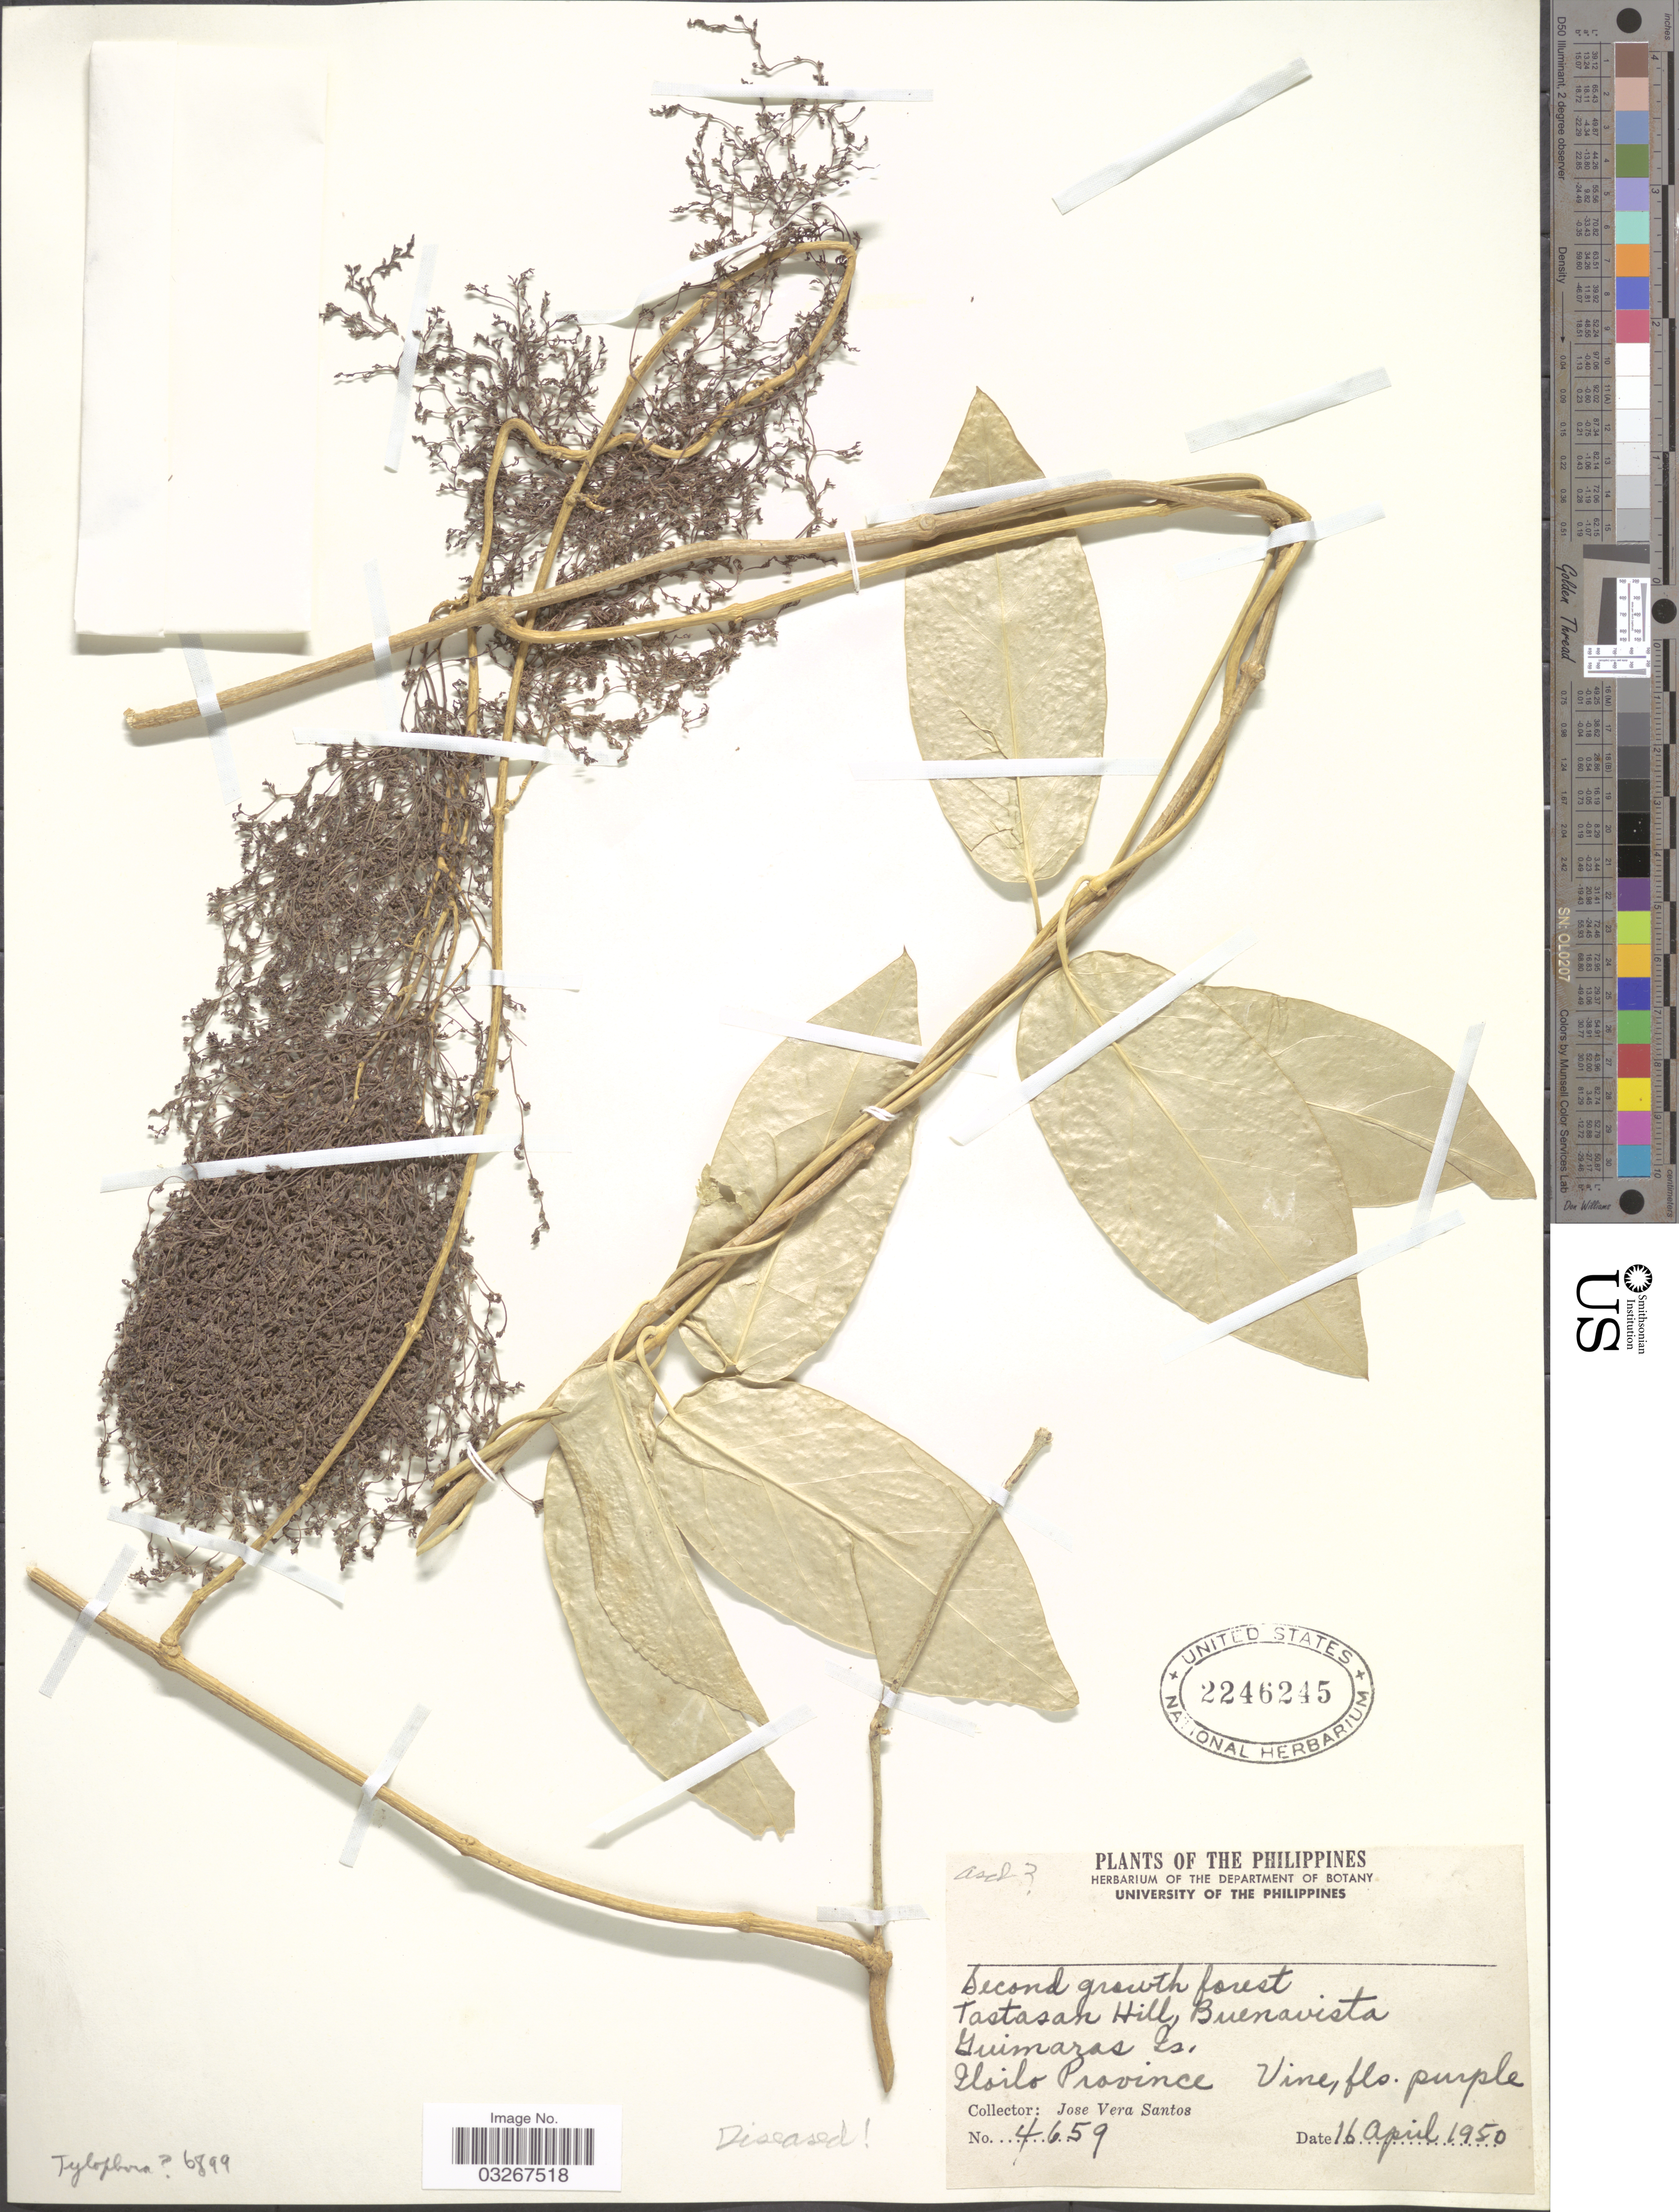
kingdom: Plantae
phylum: Tracheophyta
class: Magnoliopsida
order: Gentianales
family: Apocynaceae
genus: Tylophora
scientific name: Tylophora sp.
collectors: J. Vera Santos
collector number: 4659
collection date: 1950-04-16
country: Philippines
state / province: Western Visayas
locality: Tastasan Hill, Buenavista, Guimaras Is., Iloilo Province.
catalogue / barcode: US 2246245